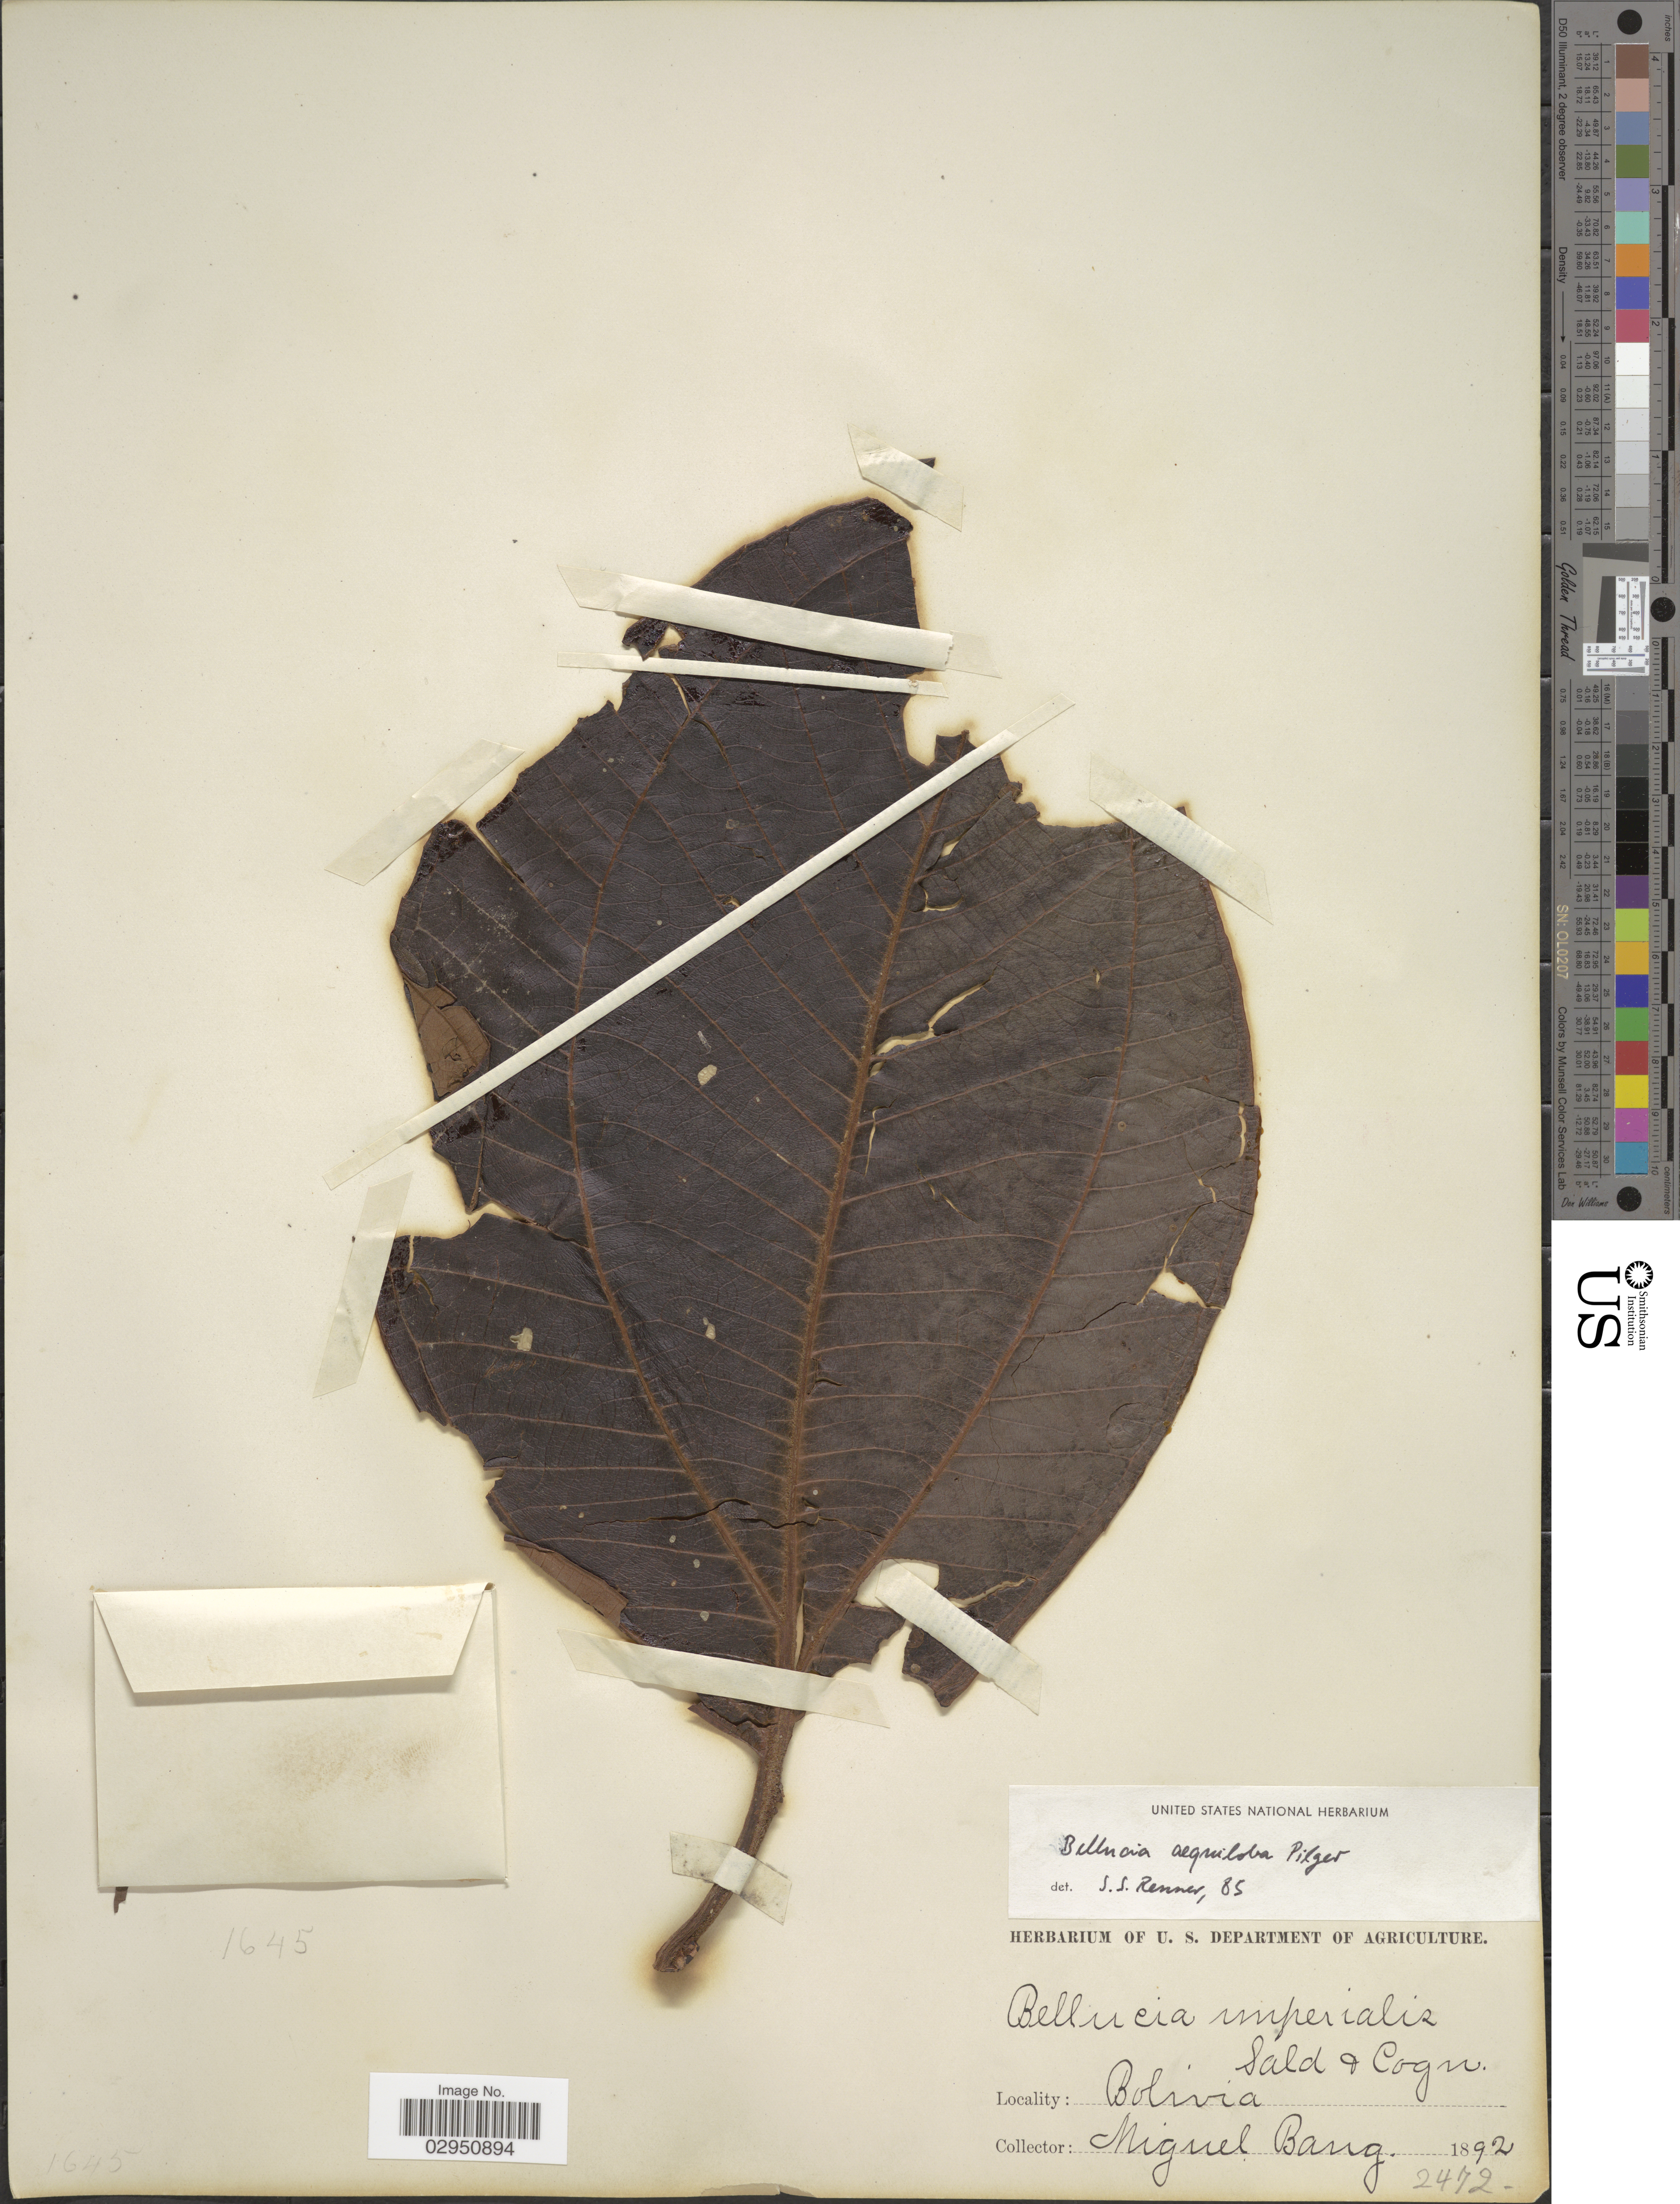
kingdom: Plantae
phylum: Tracheophyta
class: Magnoliopsida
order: Myrtales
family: Melastomataceae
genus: Bellucia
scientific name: Bellucia aequiloba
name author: Pilg.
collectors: M. Bang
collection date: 1892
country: Bolivia